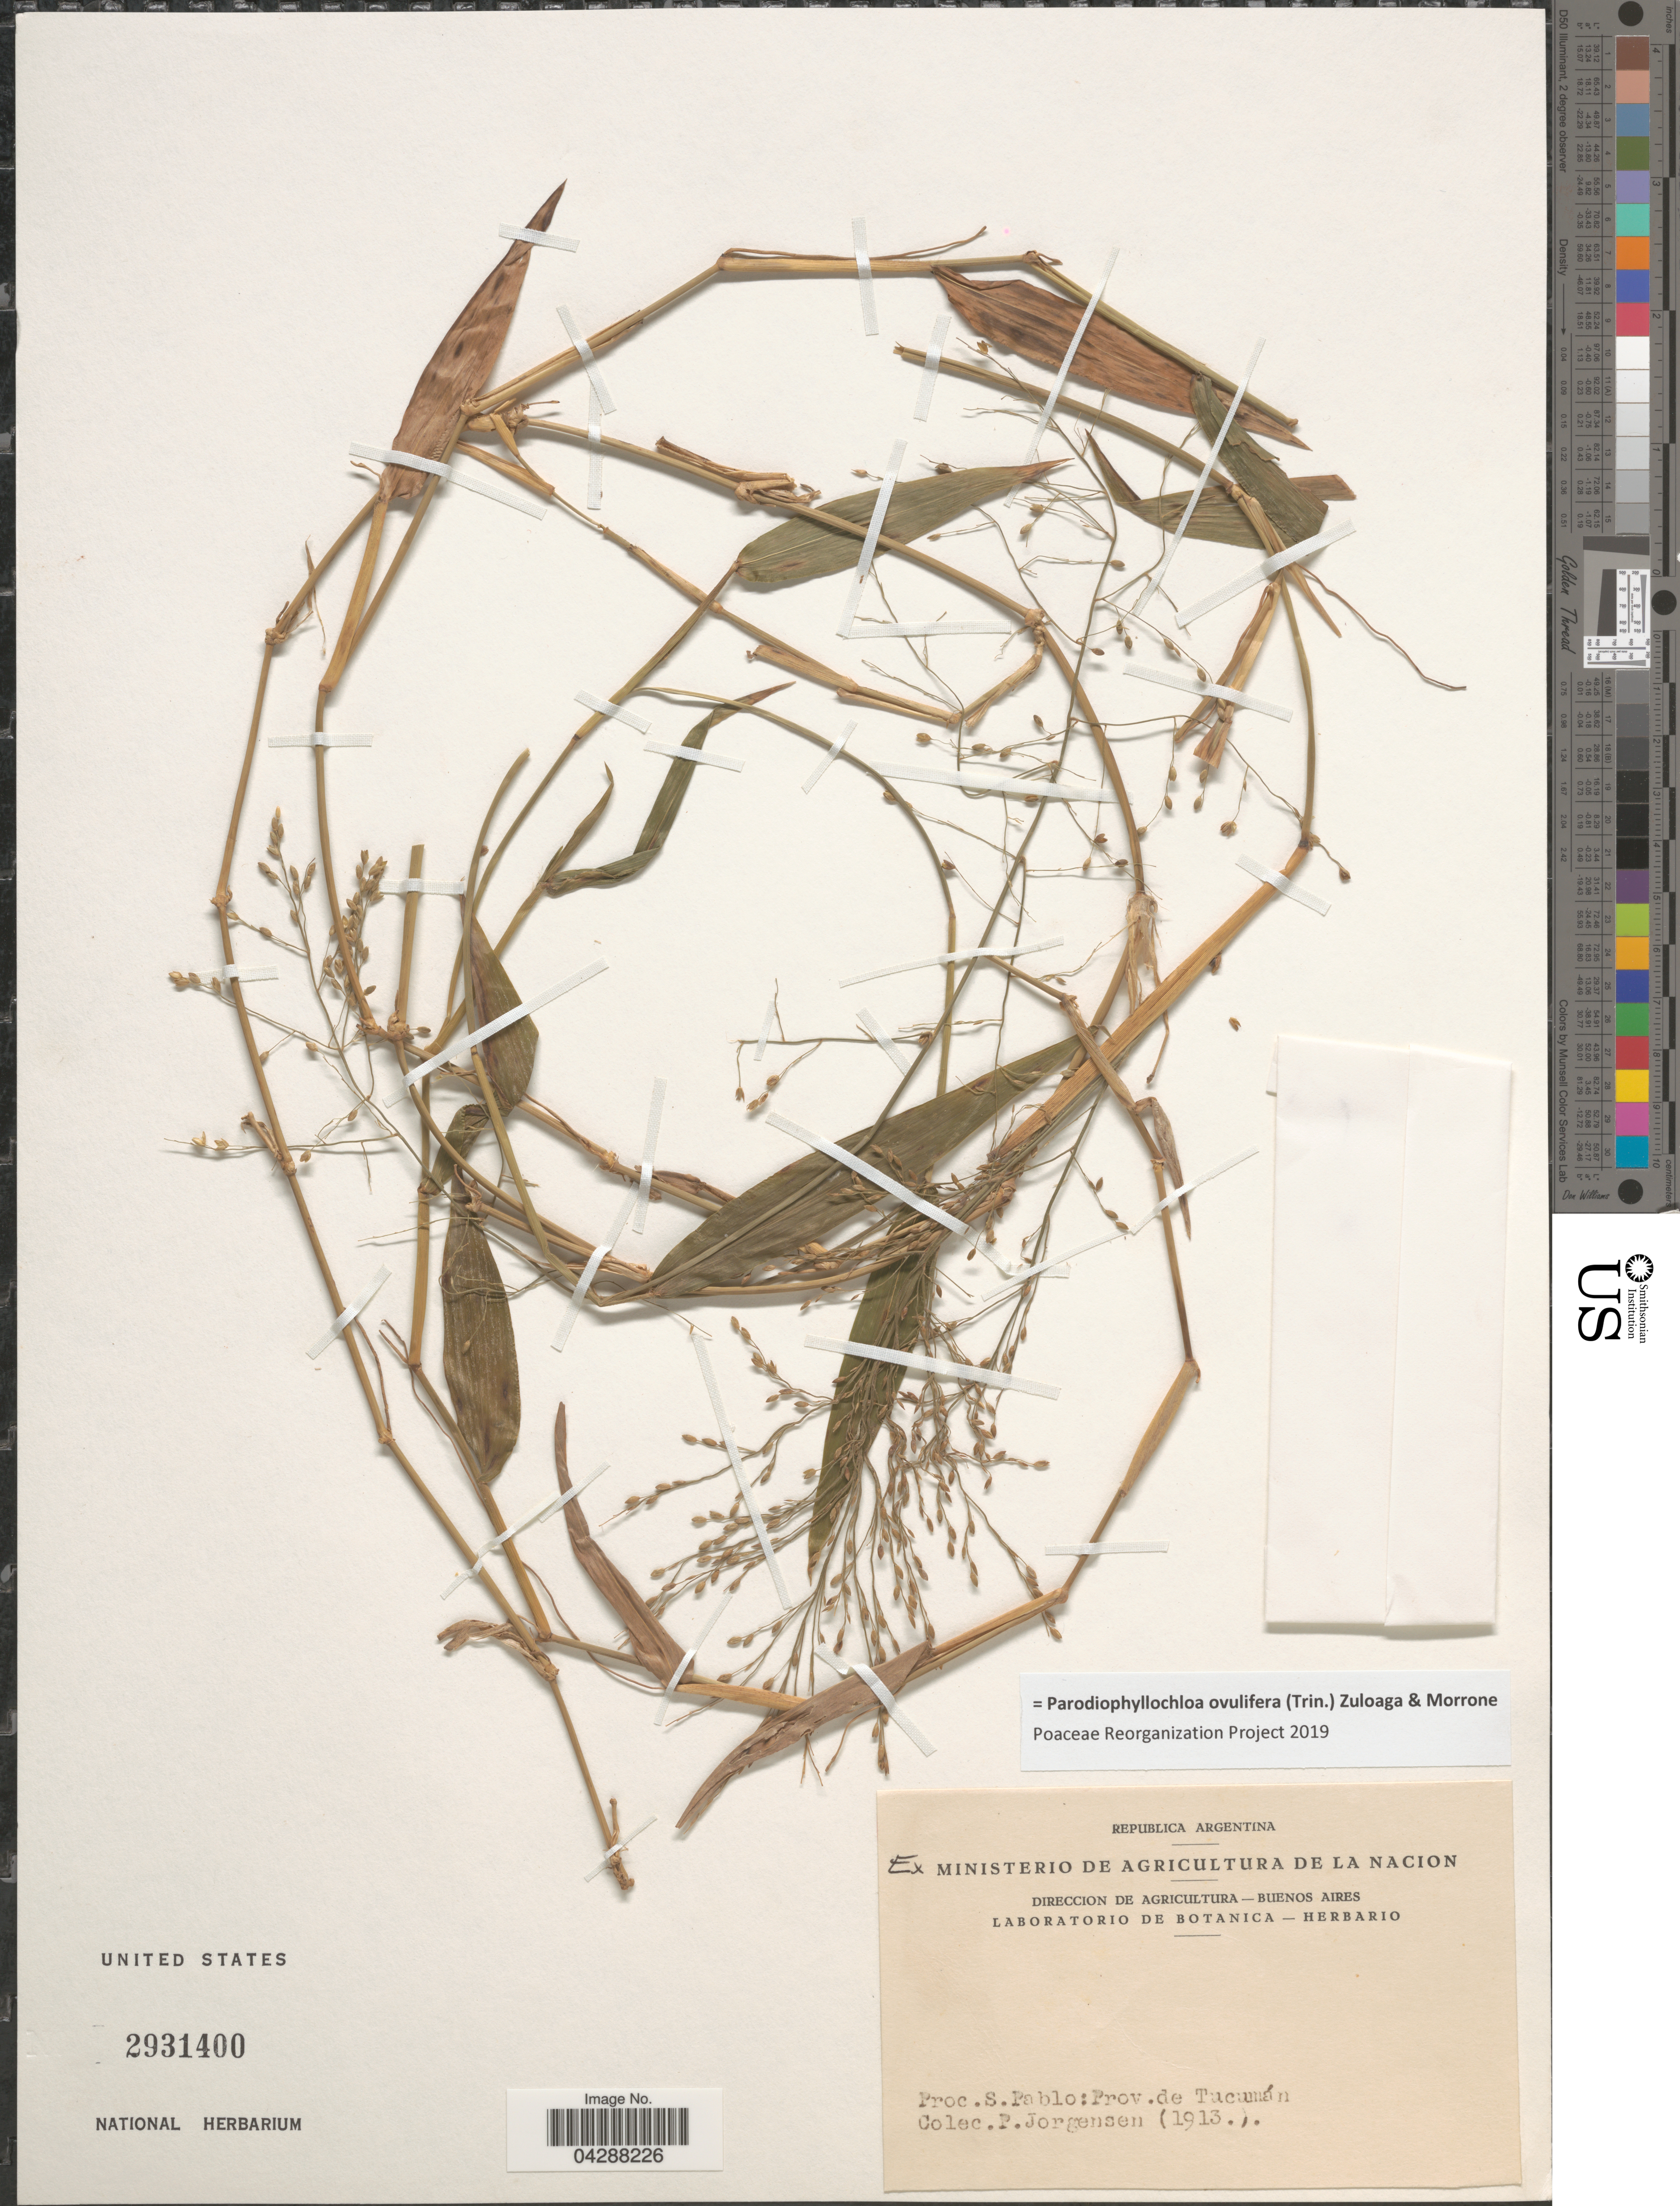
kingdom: Plantae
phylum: Tracheophyta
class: Liliopsida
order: Poales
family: Poaceae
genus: Parodiophyllochloa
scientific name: Parodiophyllochloa ovulifera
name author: (Trin.) Zuloaga & Morrone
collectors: P. Jörgensen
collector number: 1913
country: Argentina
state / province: Tucuman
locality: Proc. S. Pablo.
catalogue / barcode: US 2931400